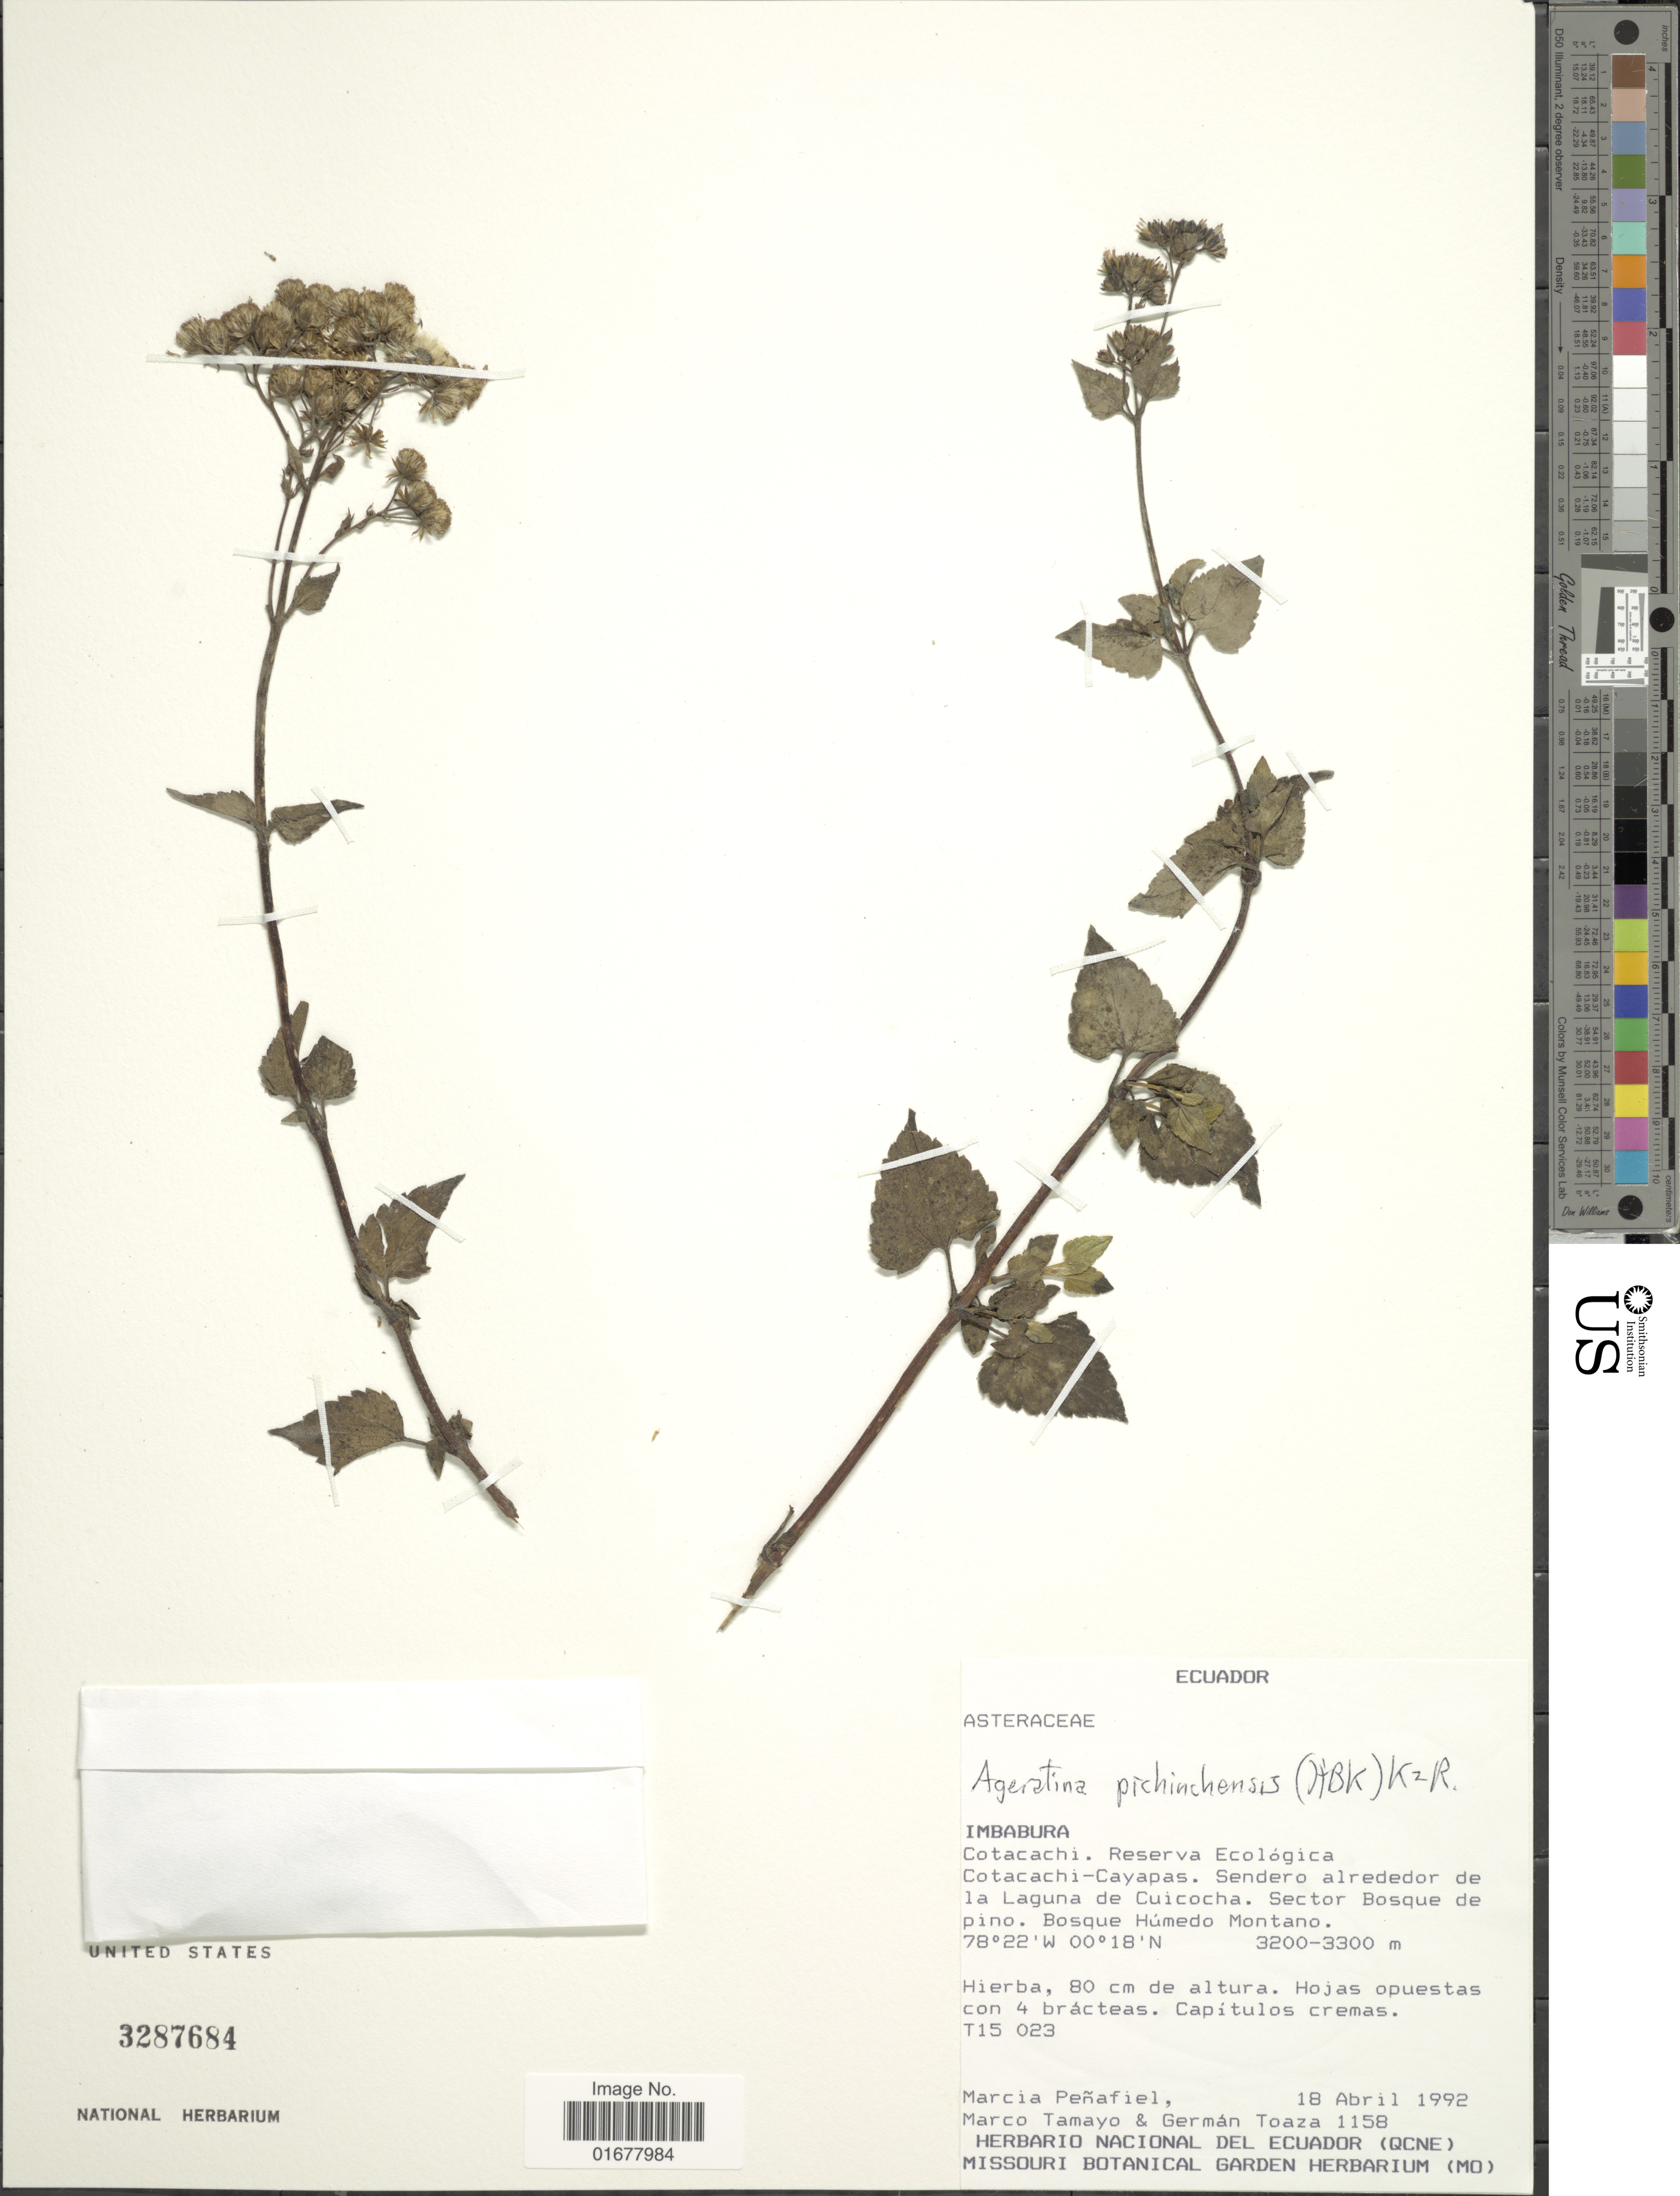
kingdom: Plantae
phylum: Tracheophyta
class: Magnoliopsida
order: Asterales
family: Asteraceae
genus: Ageratina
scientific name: Ageratina pichinchensis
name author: (Kunth) R.M. King & H. Rob.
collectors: M. Penafiel, M. Tamayo & G. Toasa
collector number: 1158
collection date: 1992-04-18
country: Ecuador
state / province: Imbabura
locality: Imbabura, Cotacachi, Reserva Ecologica, Cotacachi-Cayapas, Sendero alrededor de la Laguna de Cuicocha. Sector Bosque de pino, Bosque Humedo Montano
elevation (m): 3200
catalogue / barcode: US 3287684